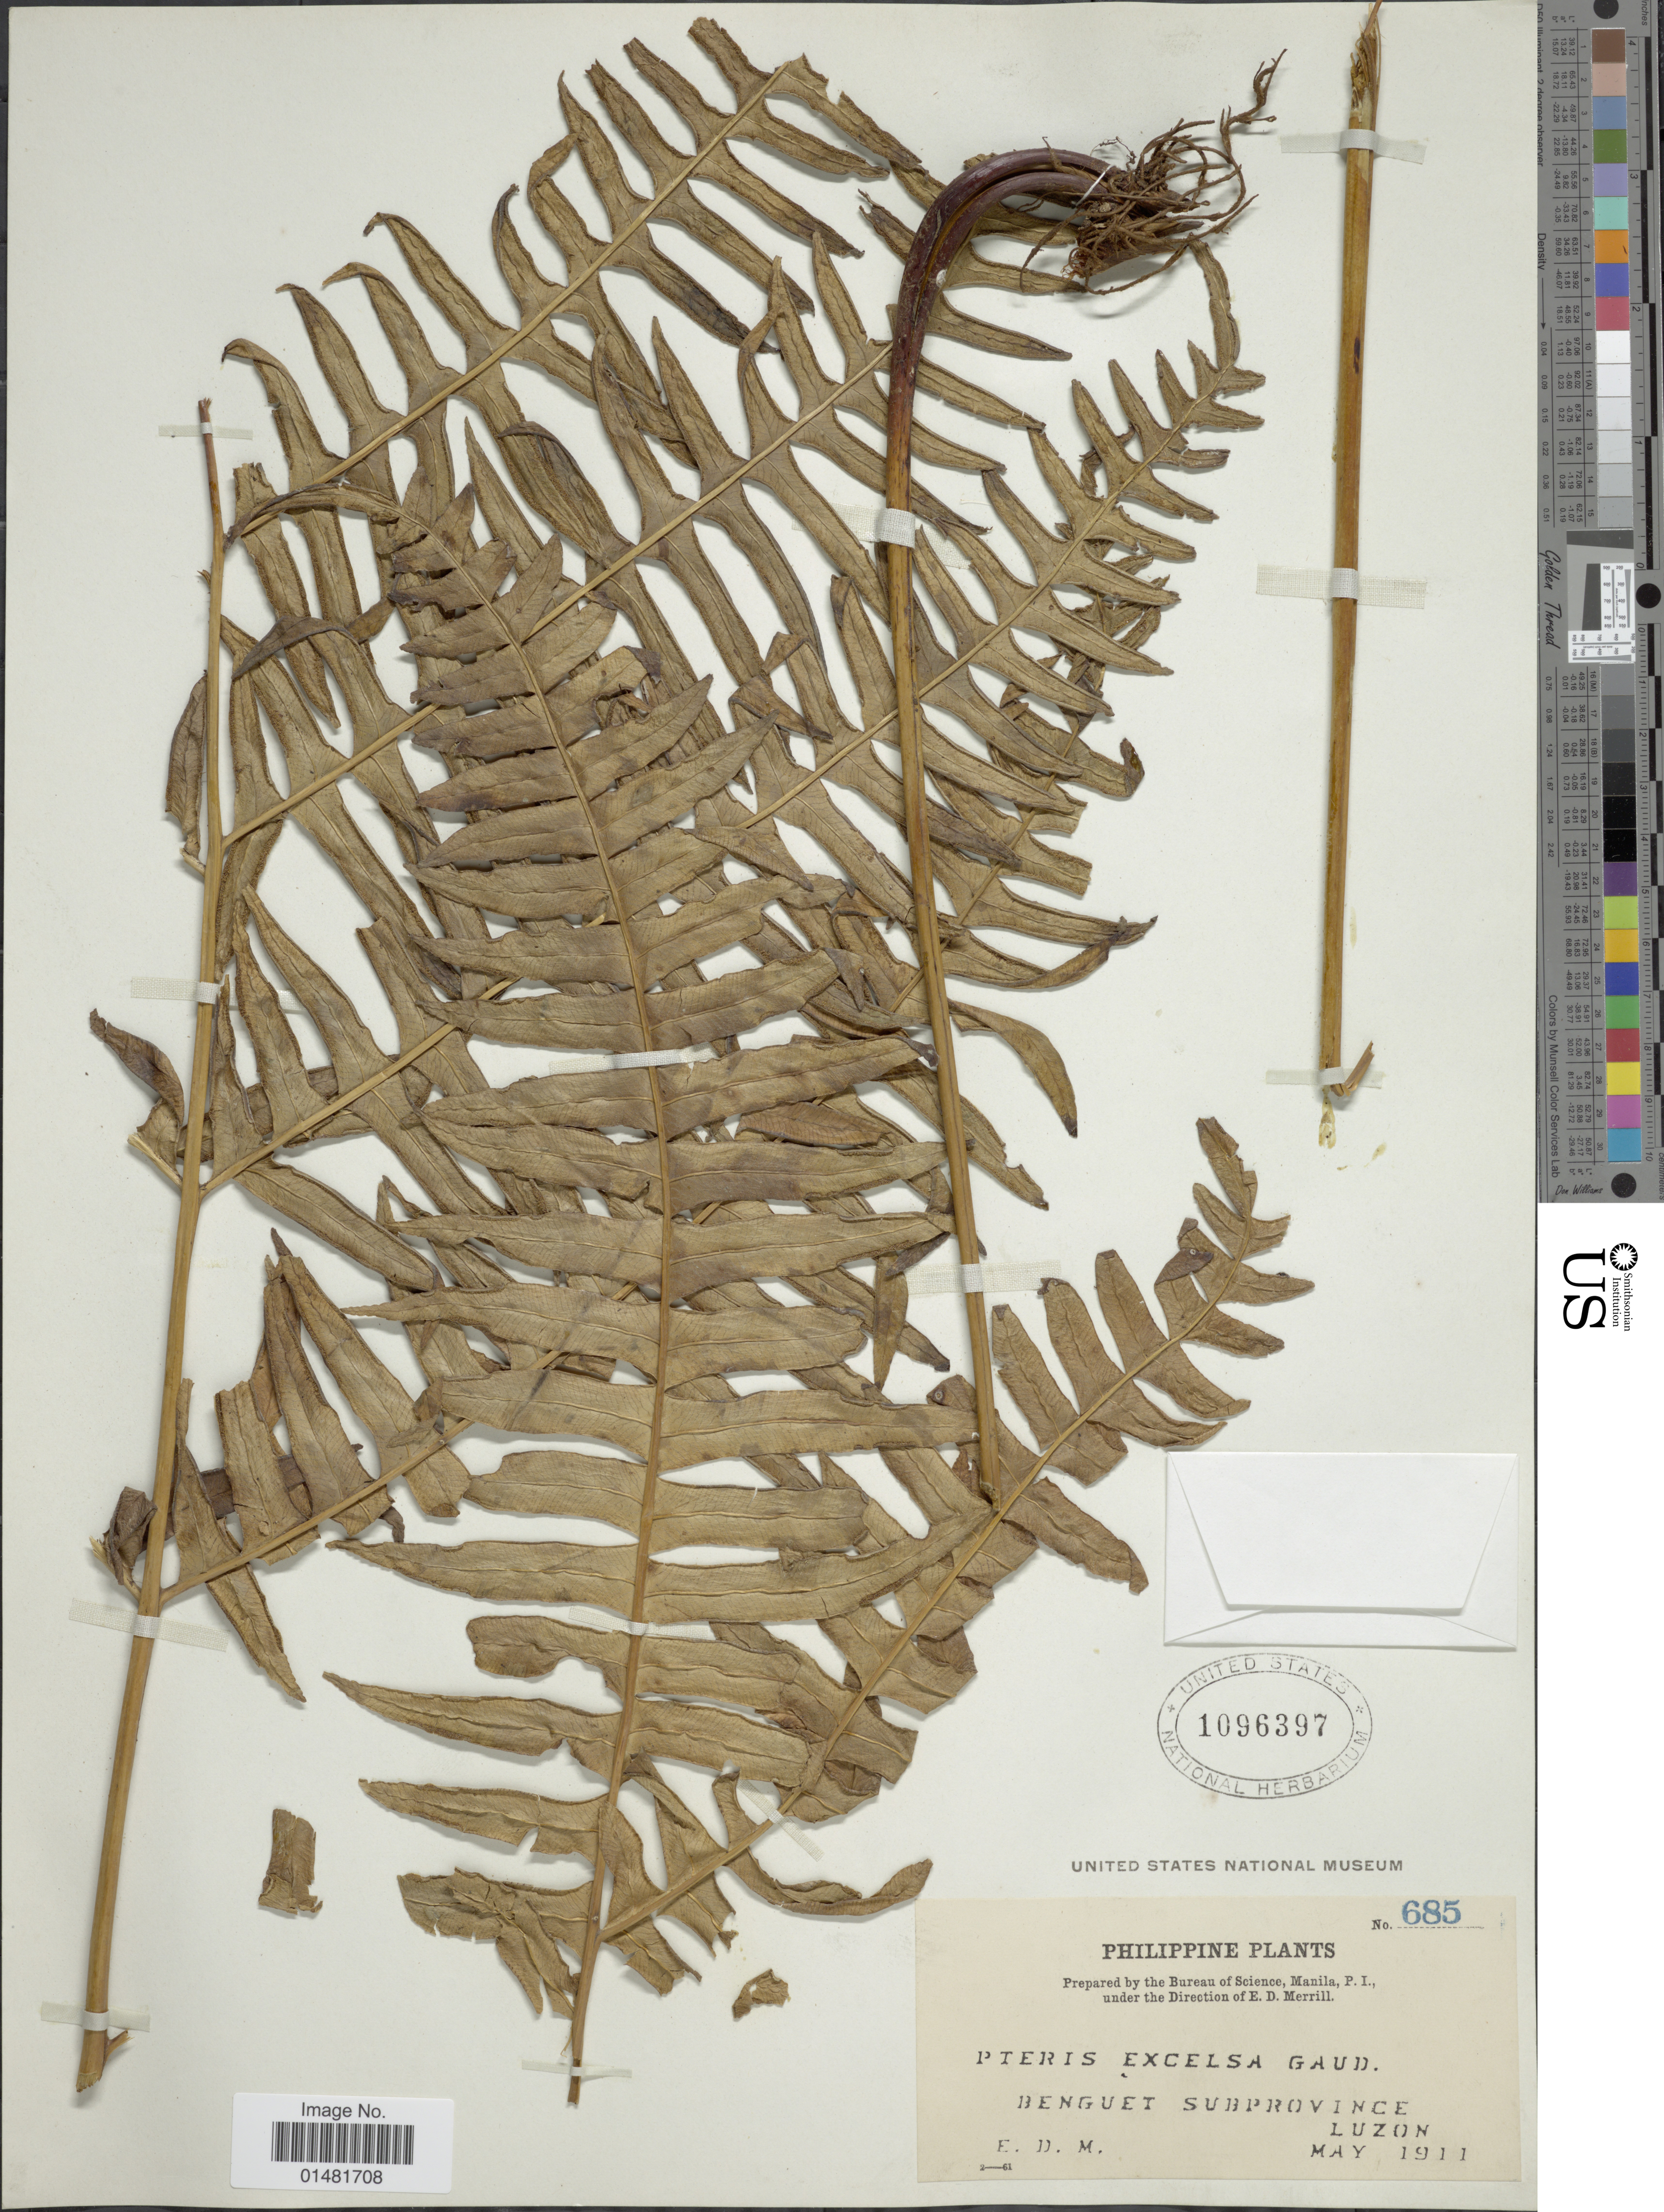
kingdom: Plantae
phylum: Tracheophyta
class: Polypodiopsida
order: Polypodiales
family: Pteridaceae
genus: Pteris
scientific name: Pteris excelsa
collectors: E. D. Merrill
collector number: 685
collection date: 1911-05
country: Philippines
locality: Benguet Subprovince, Luzon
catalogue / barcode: US 1096397